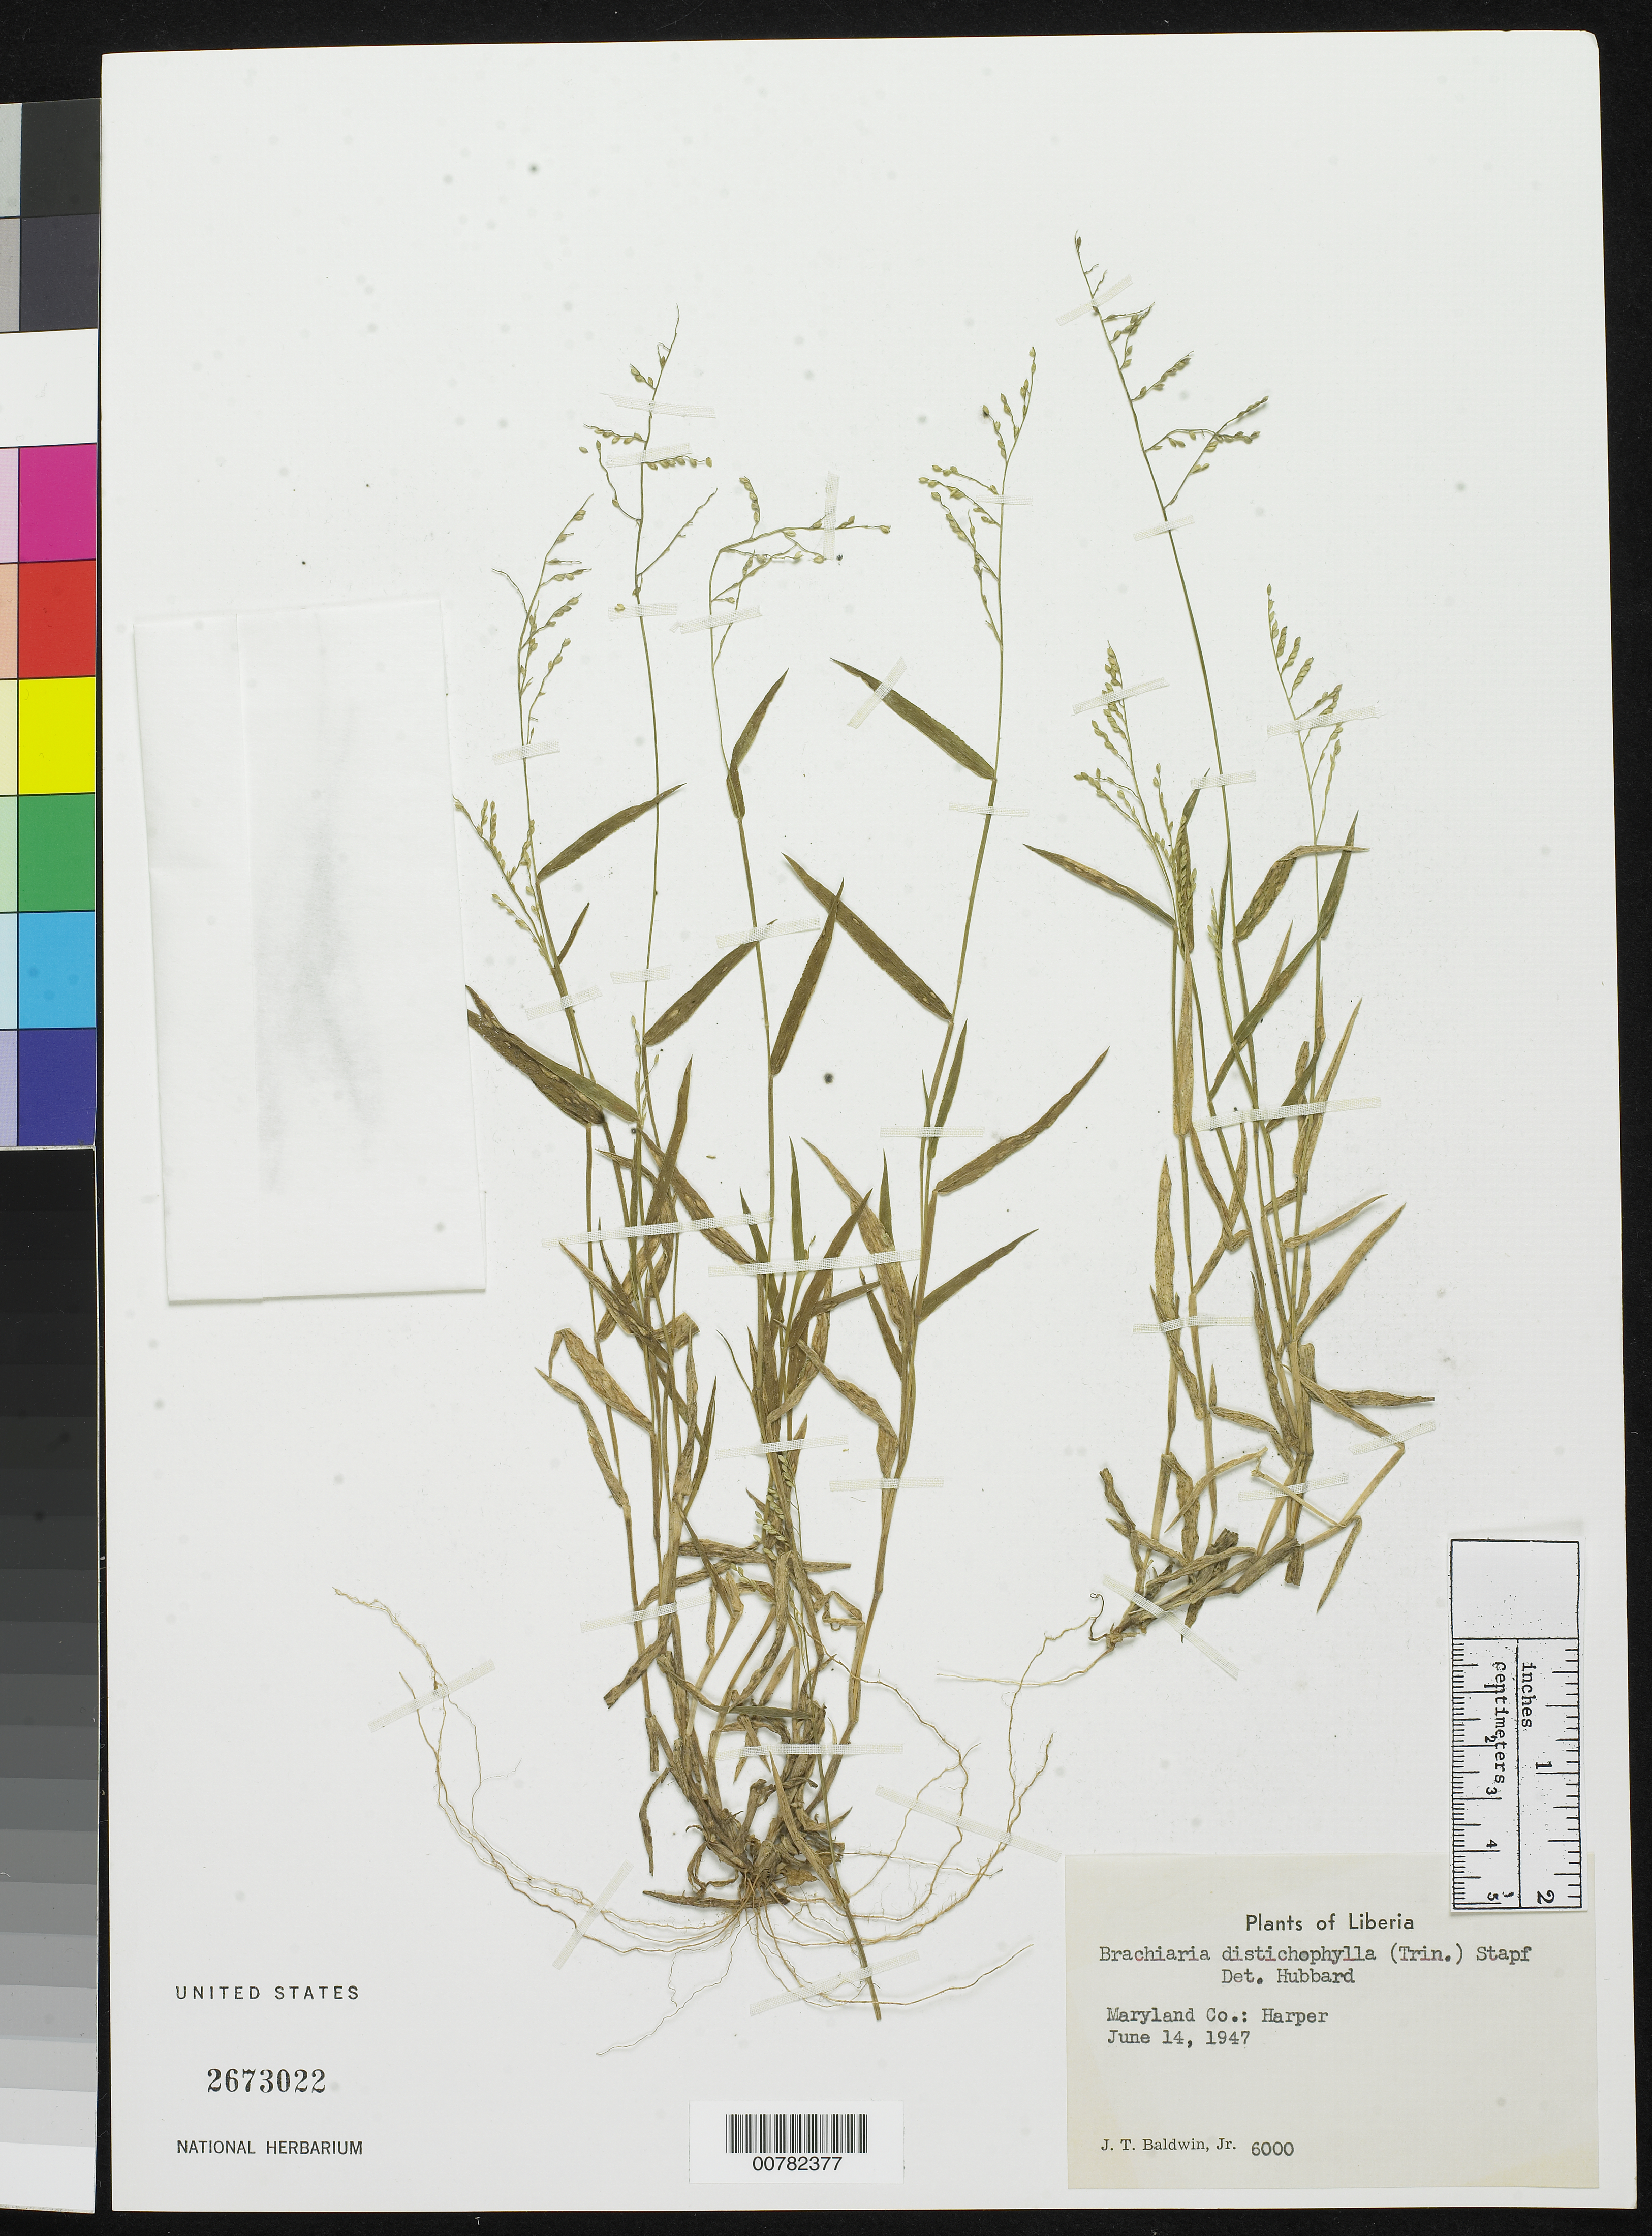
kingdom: Plantae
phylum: Tracheophyta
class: Liliopsida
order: Poales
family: Poaceae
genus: Brachiaria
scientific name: Brachiaria distichophylla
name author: (Trin.) Stapf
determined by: Hubbard, C. E.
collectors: J. T. Baldwin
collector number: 6000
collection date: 1947-06-14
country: Liberia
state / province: Maryland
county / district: Maryland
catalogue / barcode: US 2673022